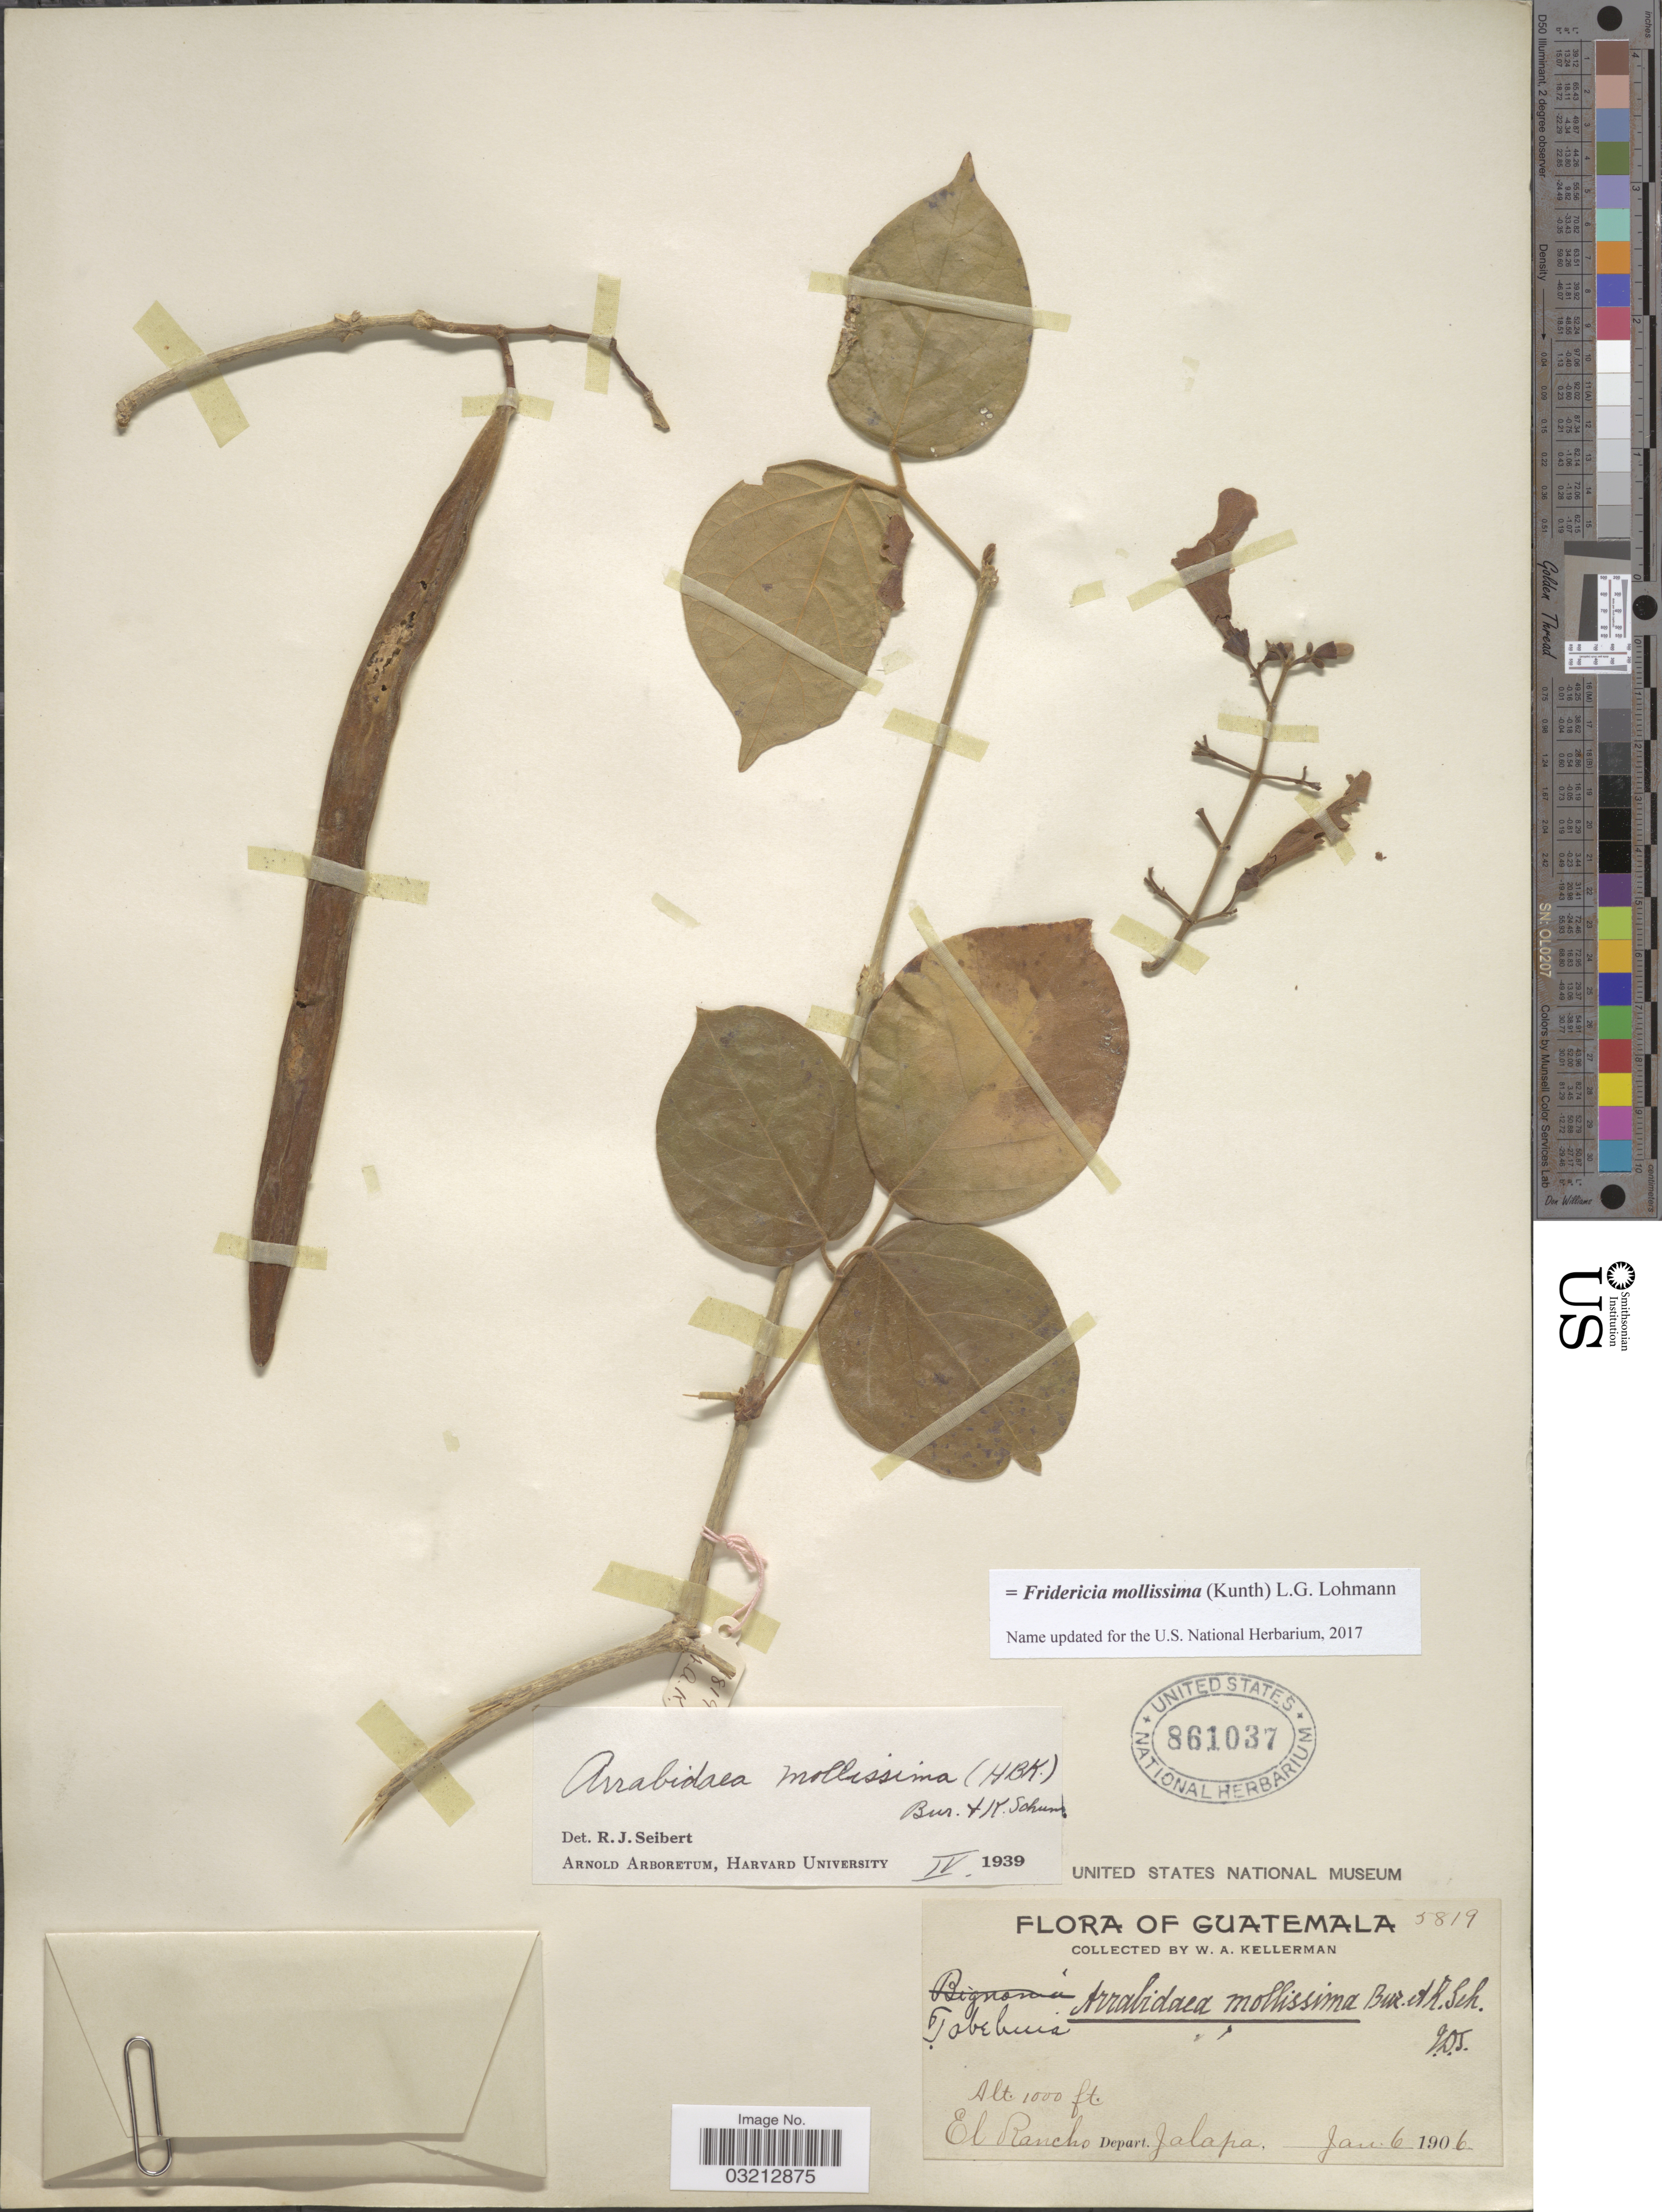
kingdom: Plantae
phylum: Tracheophyta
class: Magnoliopsida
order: Lamiales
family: Bignoniaceae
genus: Fridericia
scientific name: Fridericia mollissima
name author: (Kunth) L.G. Lohmann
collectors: W. Kellerman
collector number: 5819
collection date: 1906-01-06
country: Guatemala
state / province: Jalapa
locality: El Rancho. Depart. Jalapa.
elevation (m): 305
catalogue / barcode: US 861037